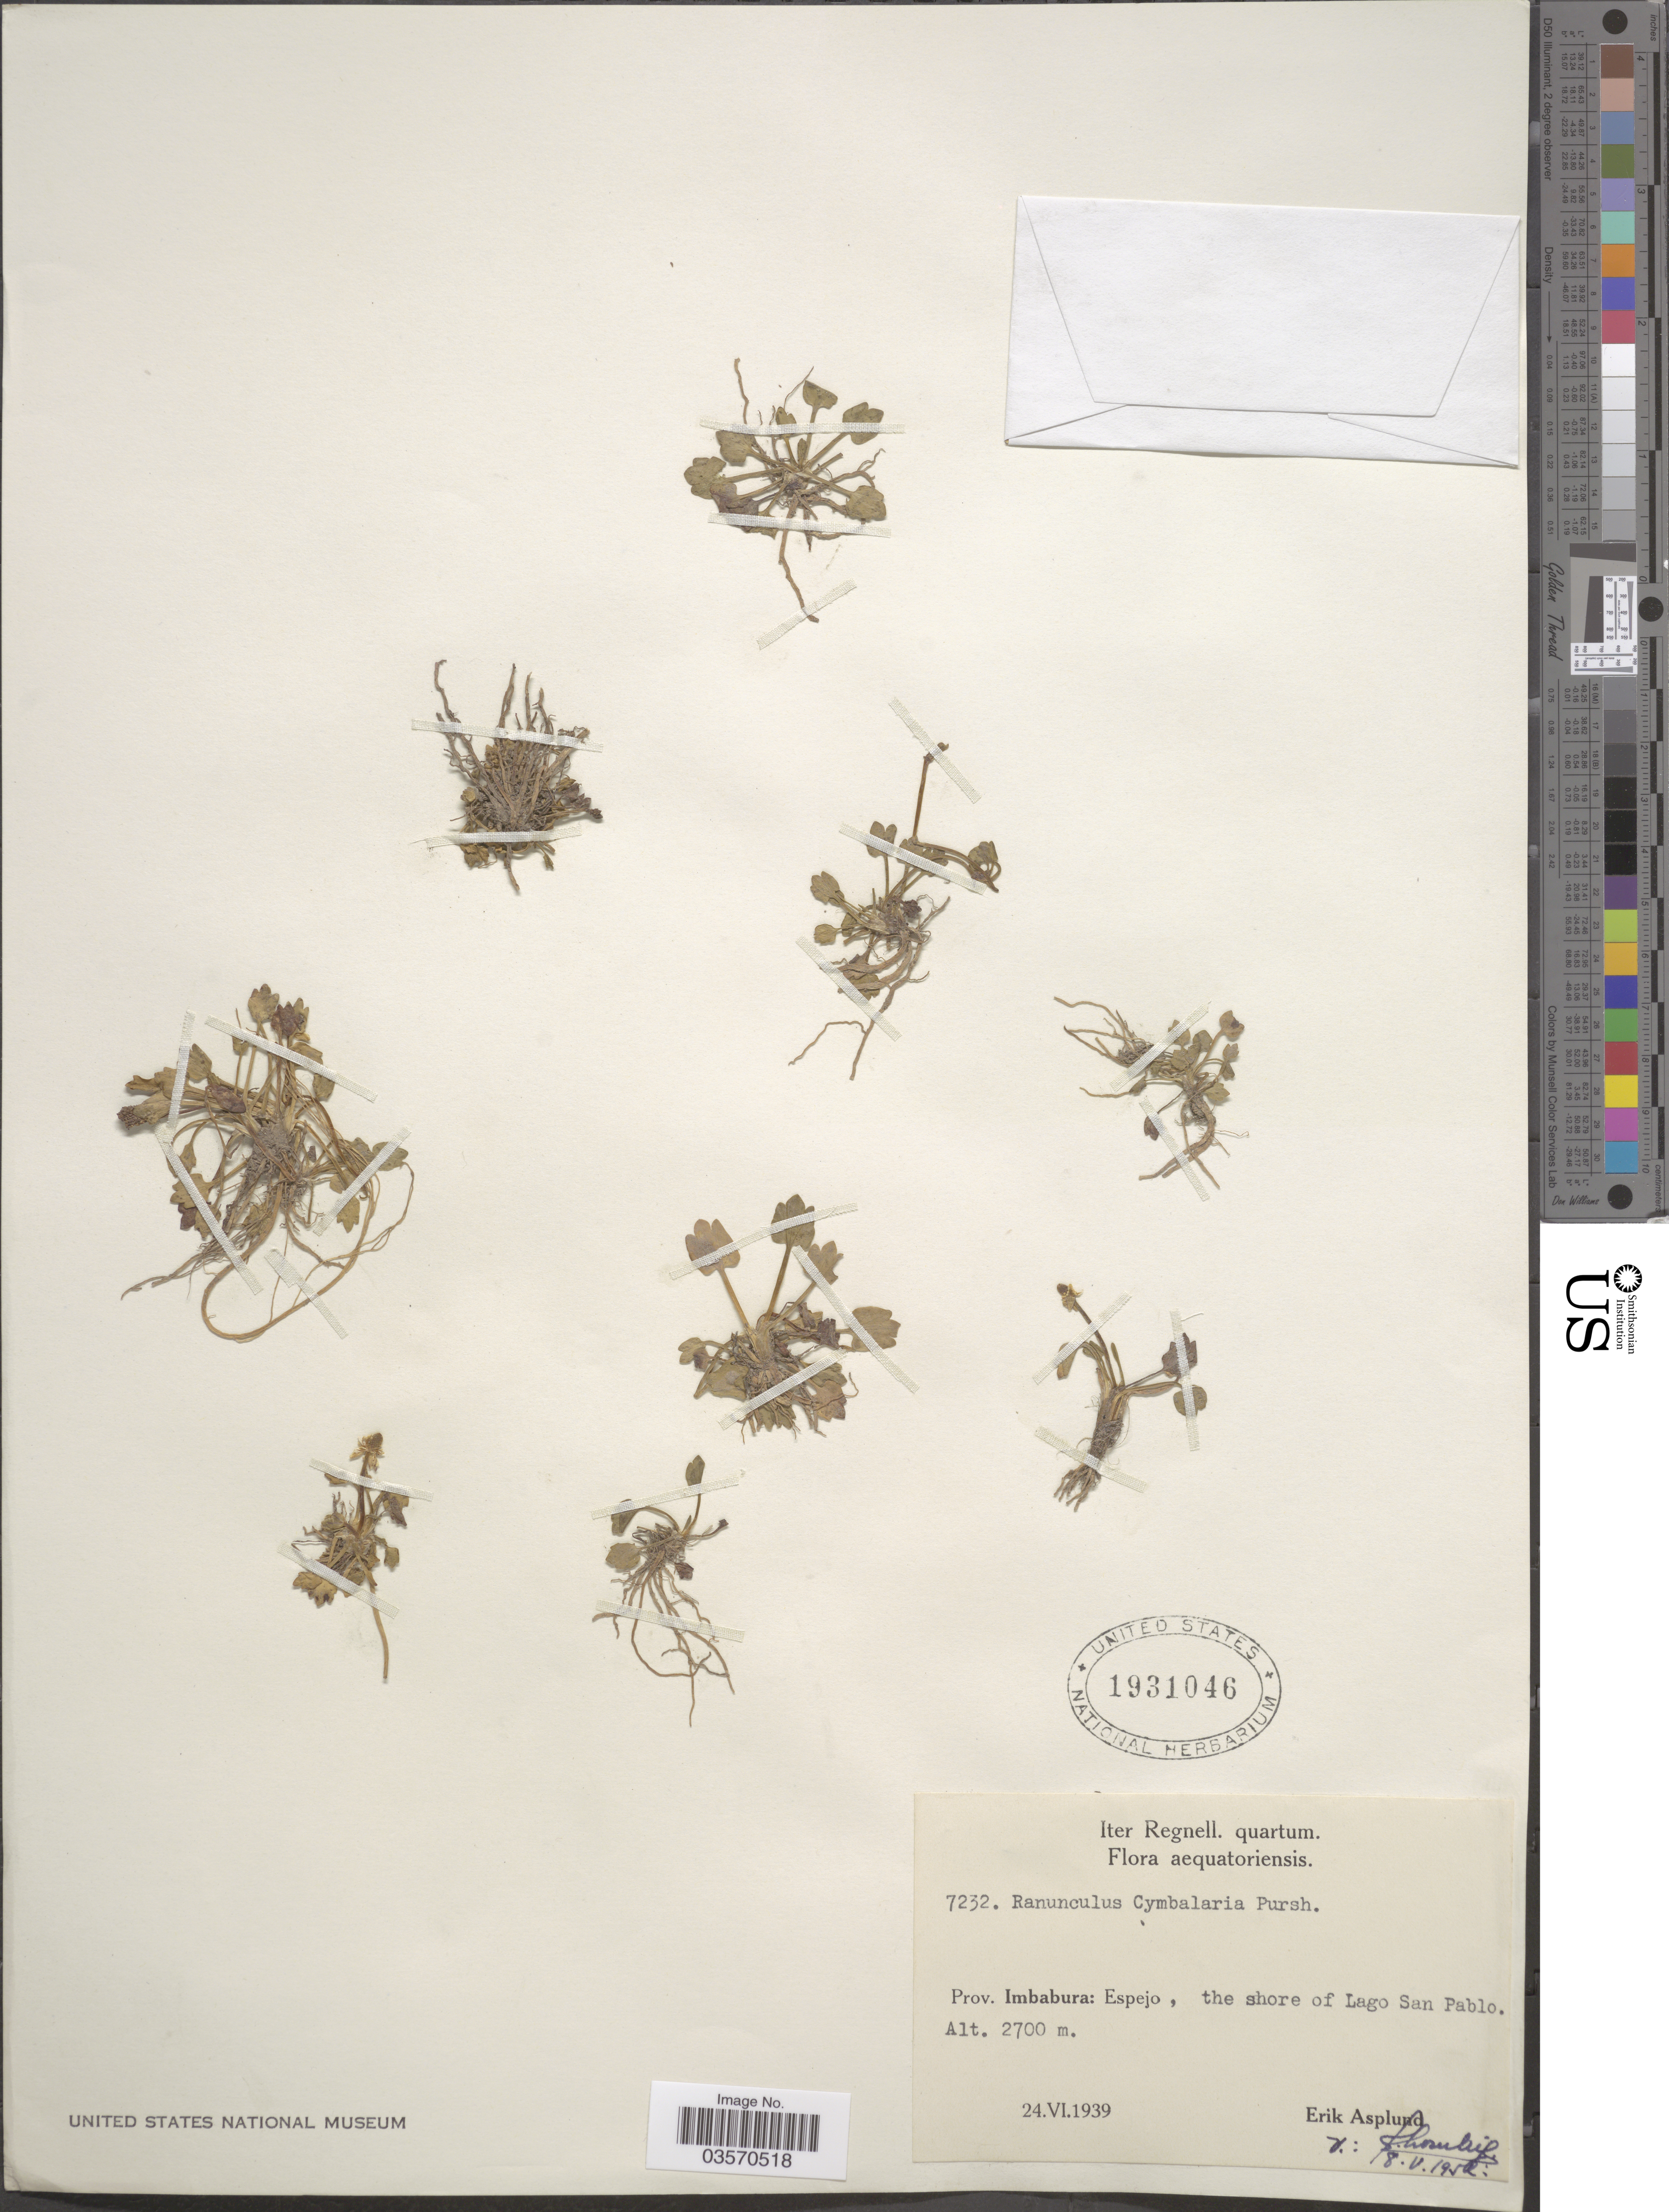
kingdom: Plantae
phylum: Tracheophyta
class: Magnoliopsida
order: Ranunculales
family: Ranunculaceae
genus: Halerpestes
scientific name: Halerpestes cymbalaria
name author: (Pursh) Greene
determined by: Strong, M. T., (US), Smithsonian Institution - National Museum of Natural History (UNITED STATES)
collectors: E. Asplund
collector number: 7232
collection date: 1939-06-24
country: Ecuador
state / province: Imbabura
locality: Espejo, the shore of Lago San Pablo.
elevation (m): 2700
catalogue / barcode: US 1931046